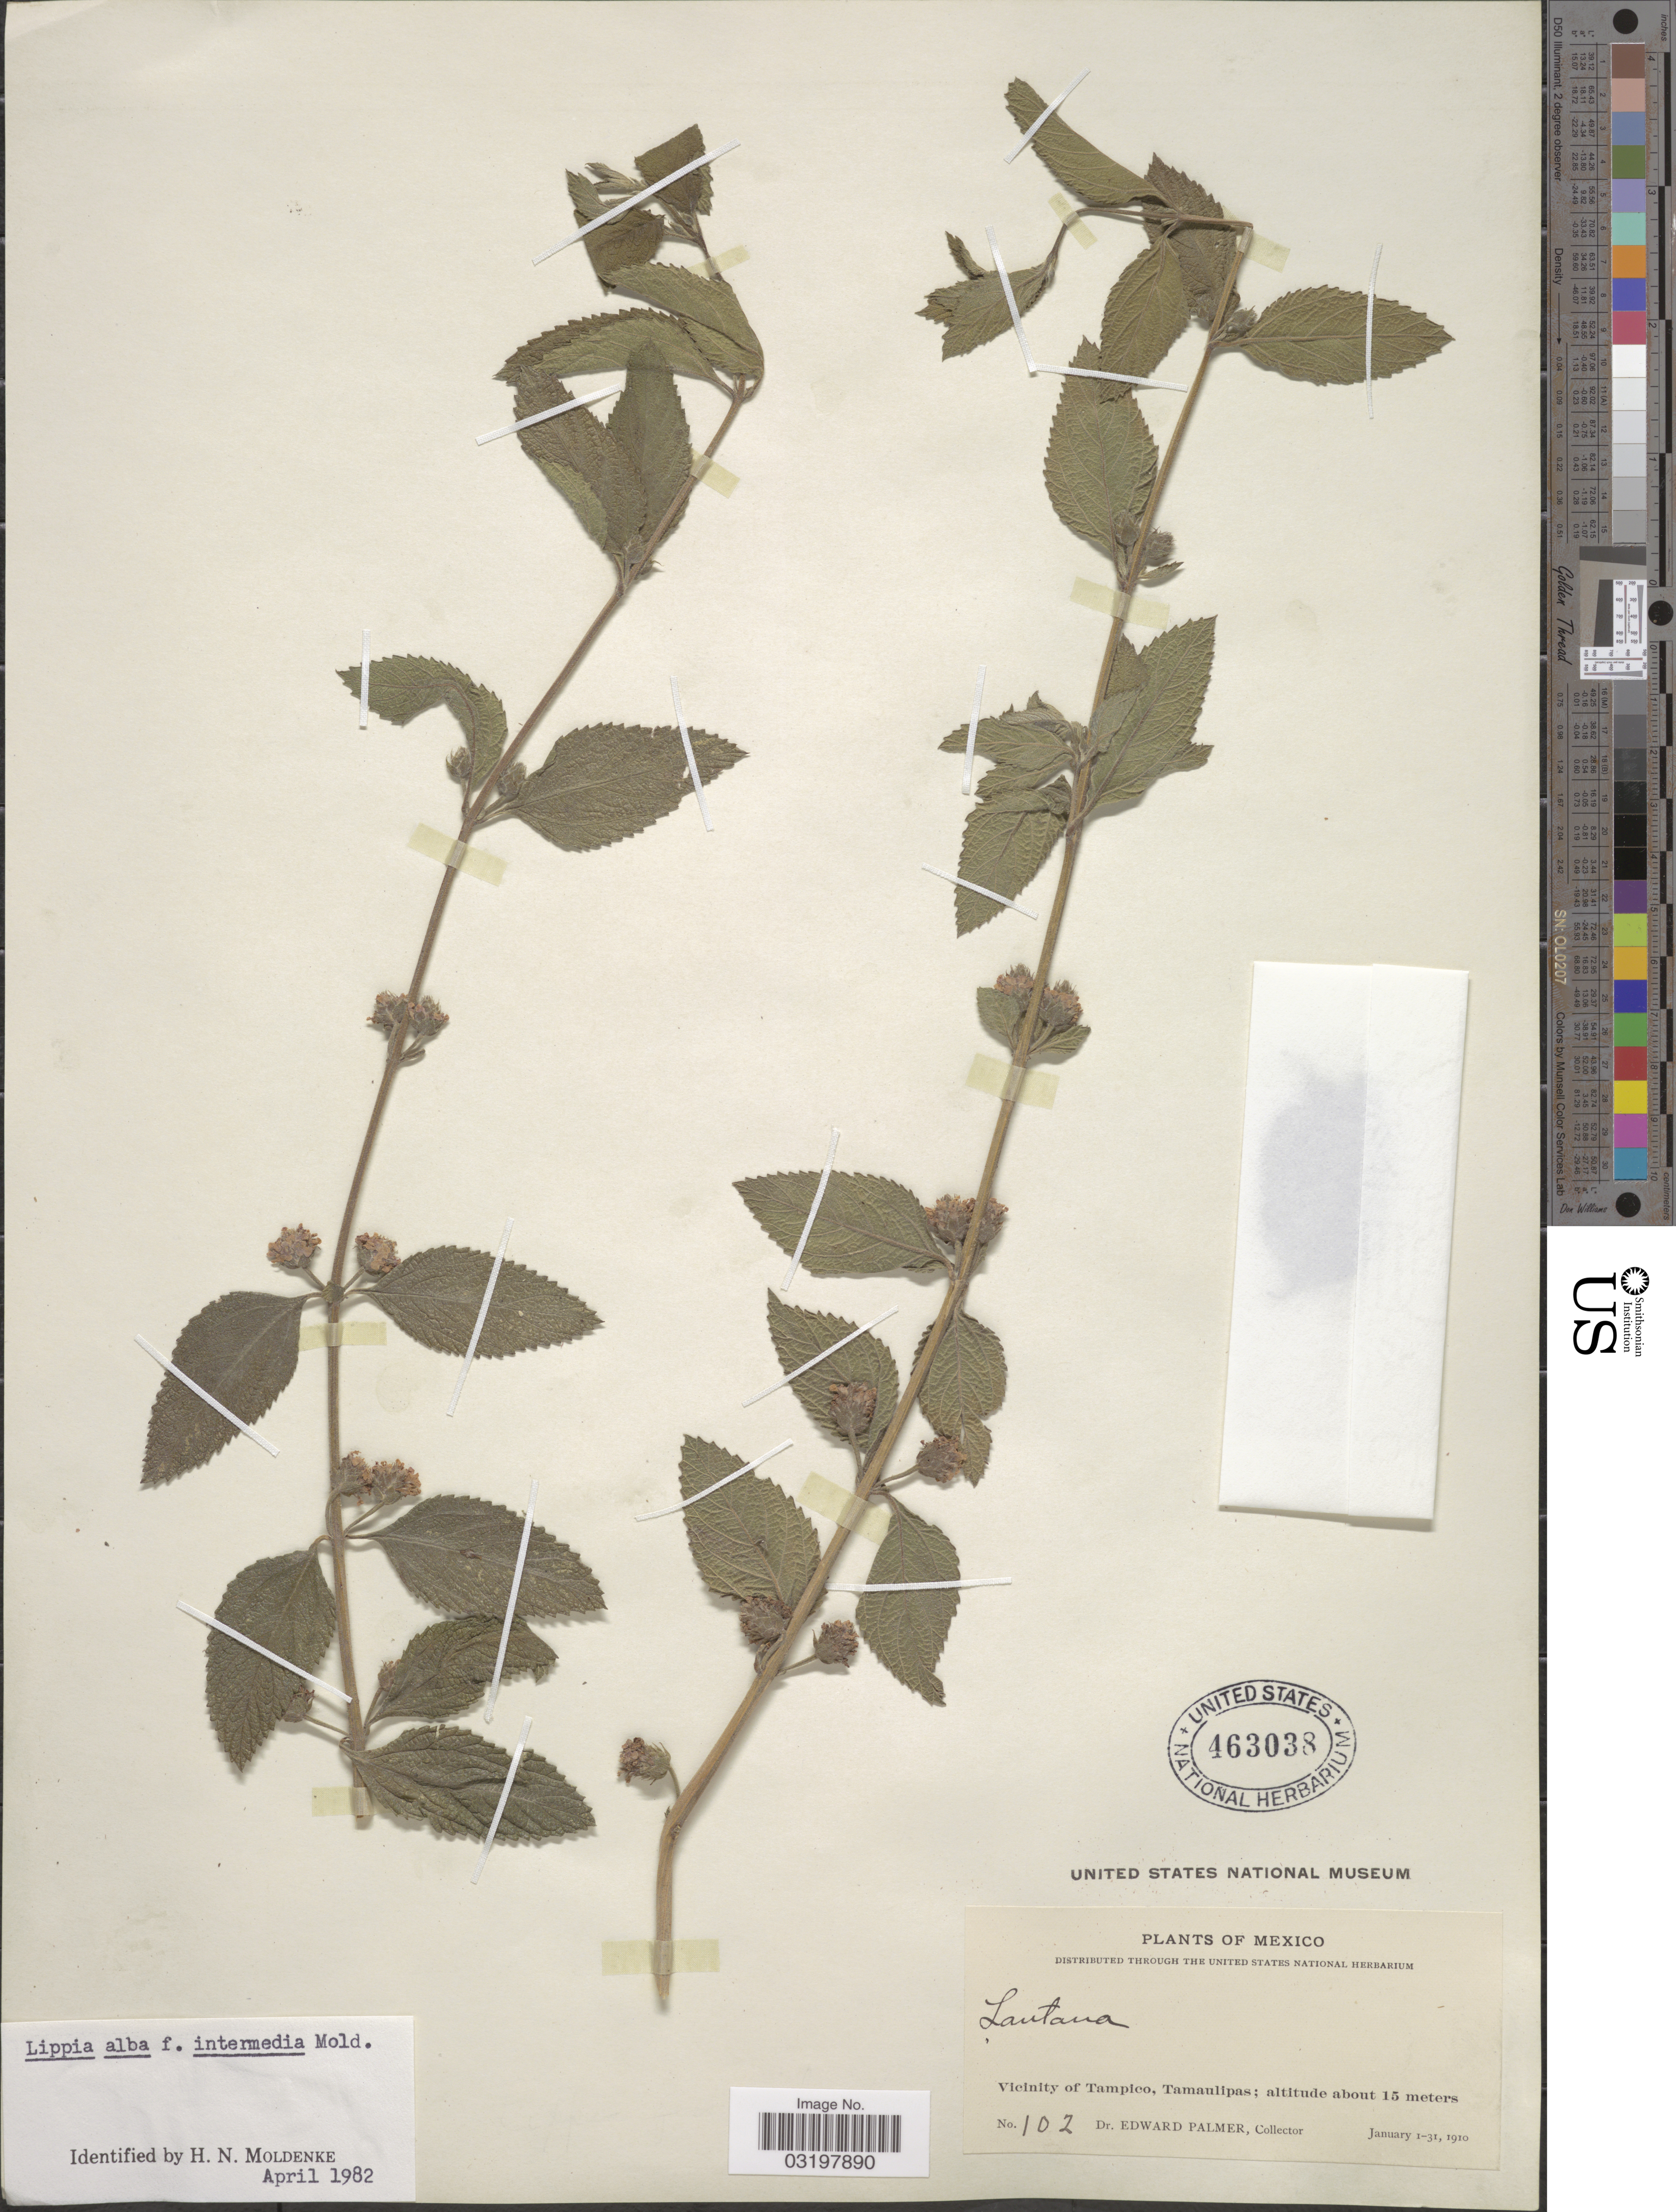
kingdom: Plantae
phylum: Tracheophyta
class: Magnoliopsida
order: Lamiales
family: Verbenaceae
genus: Lippia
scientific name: Lippia alba f. intermedia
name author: Moldenke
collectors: E. Palmer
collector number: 102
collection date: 1910-01-01/1910-01-31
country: Mexico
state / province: Tamaulipas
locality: Vicinity of Tampico.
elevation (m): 15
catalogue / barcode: US 463038